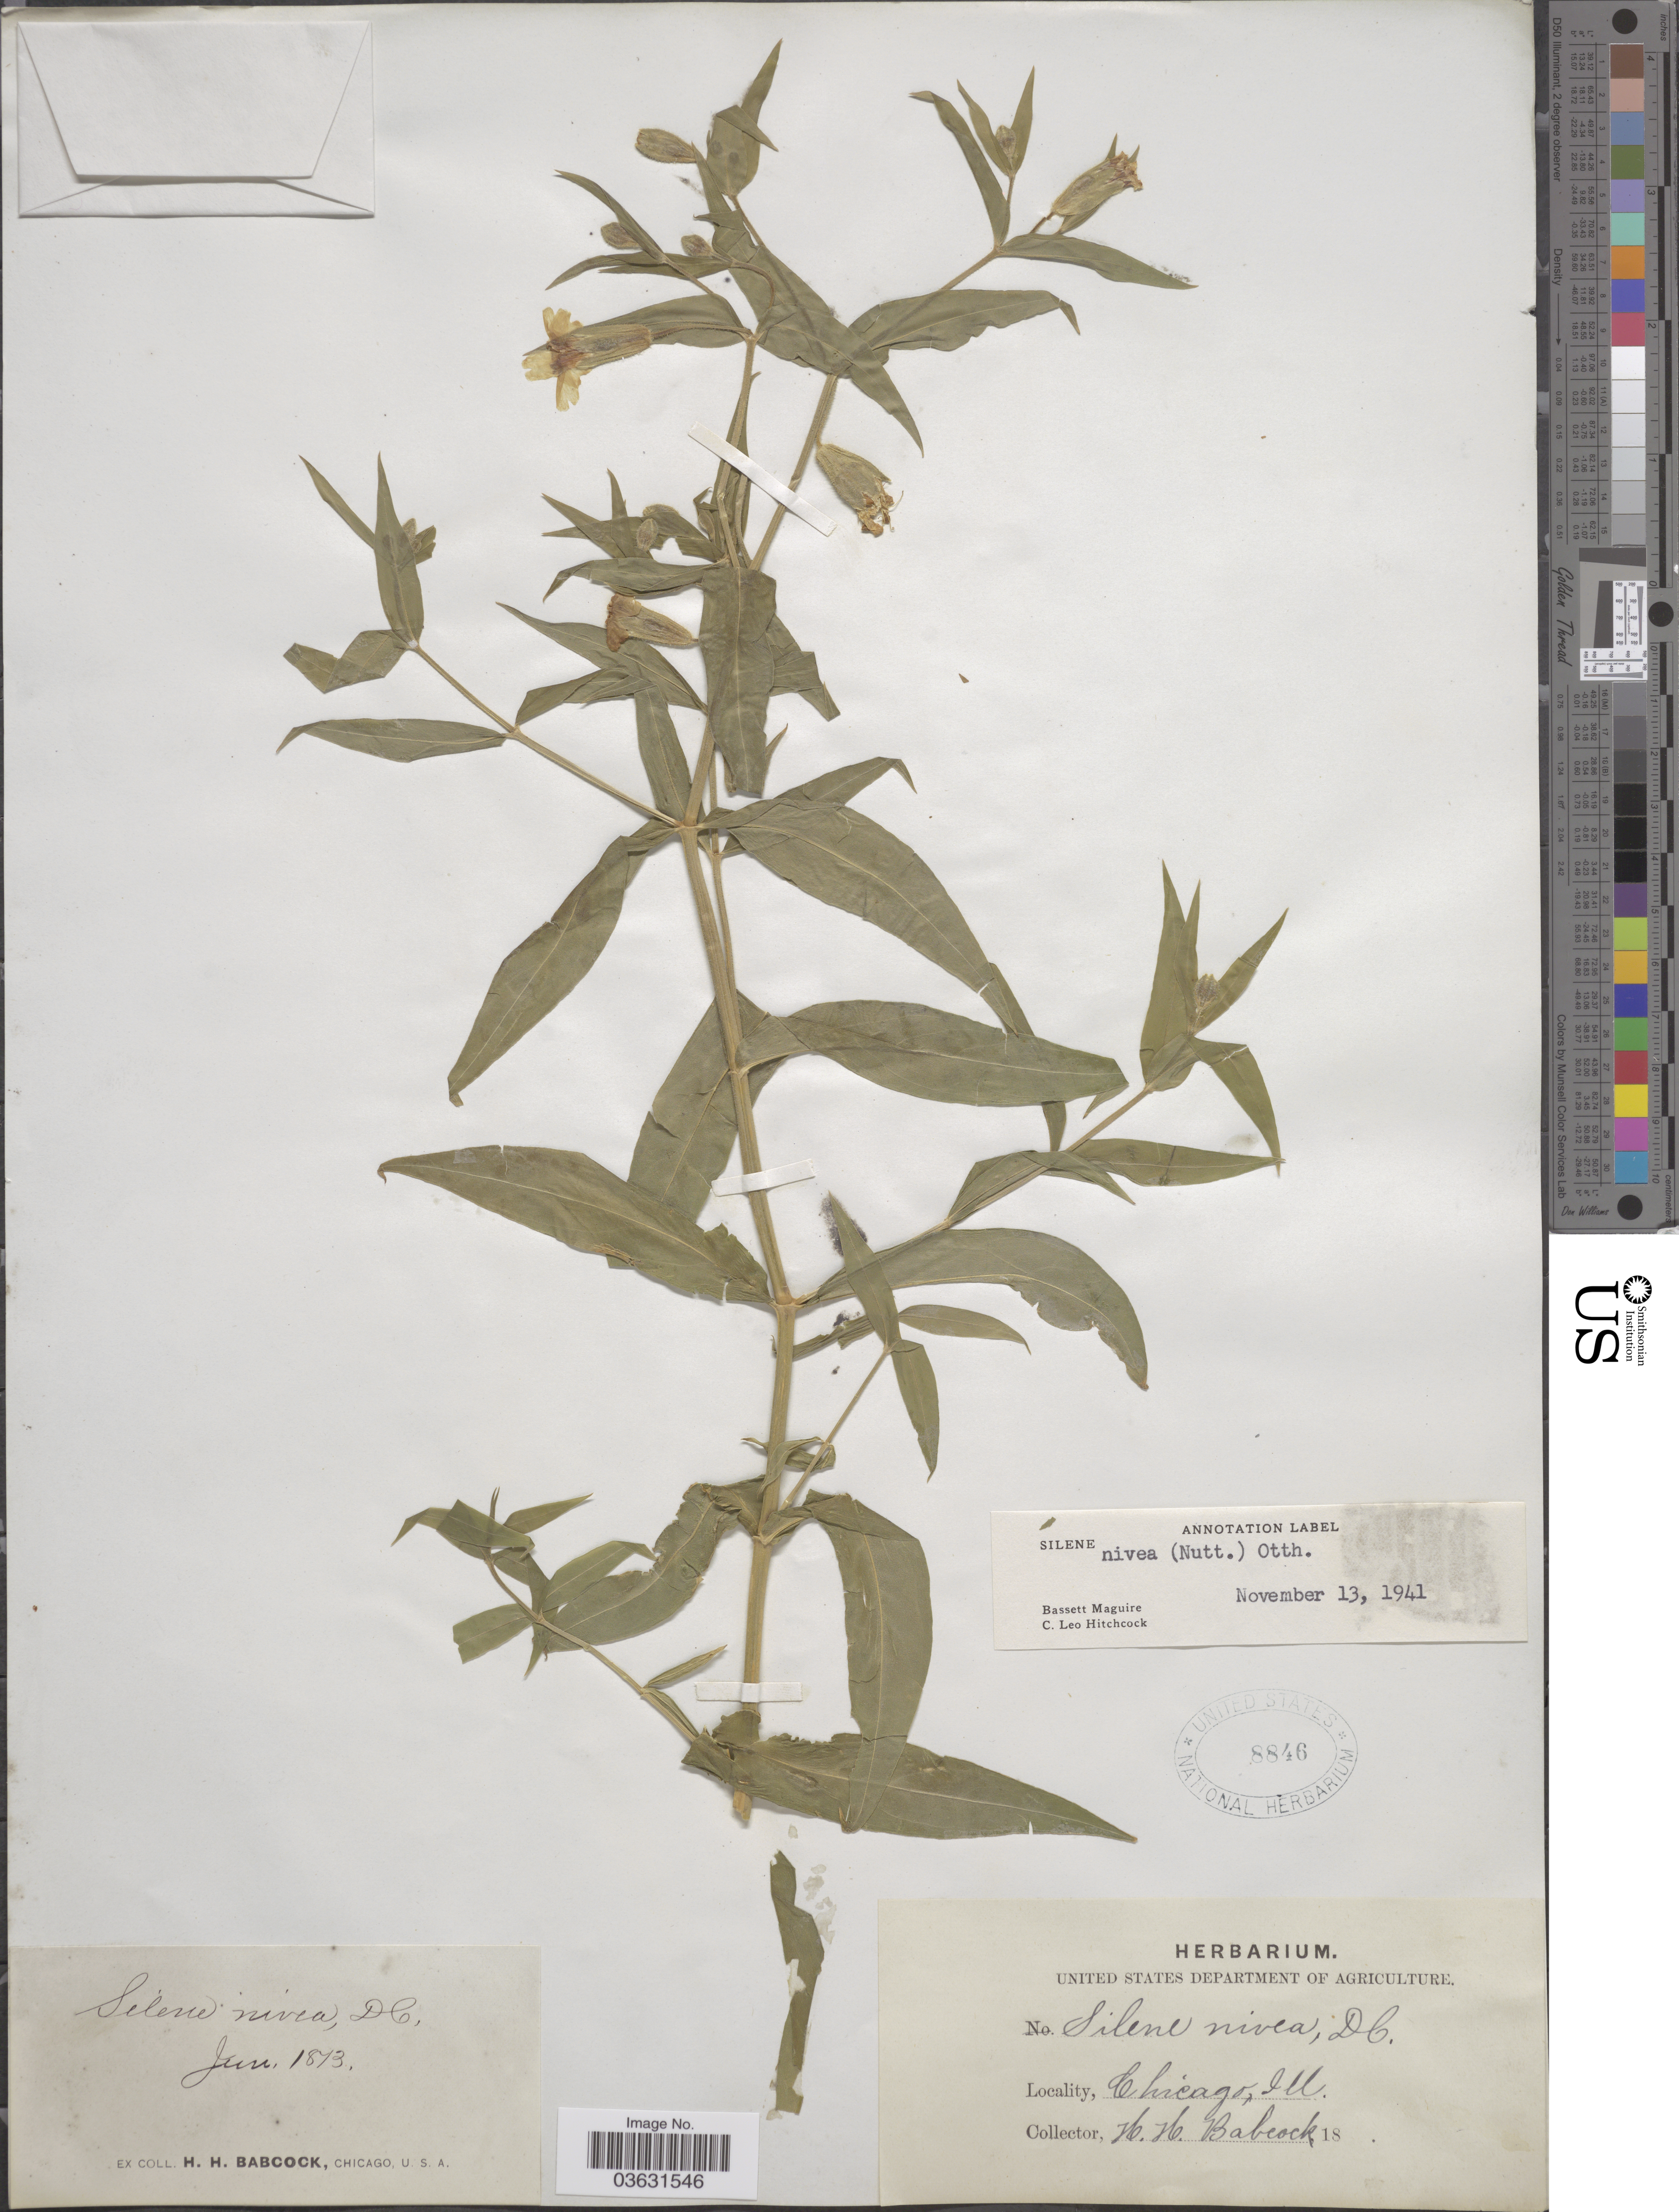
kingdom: Plantae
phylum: Tracheophyta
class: Magnoliopsida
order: Caryophyllales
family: Caryophyllaceae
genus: Silene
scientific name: Silene nivea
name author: (Nutt.) Muhl. ex DC.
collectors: H. Babcock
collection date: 1873-06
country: United States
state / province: Illinois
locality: Chicago.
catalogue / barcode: US 8846